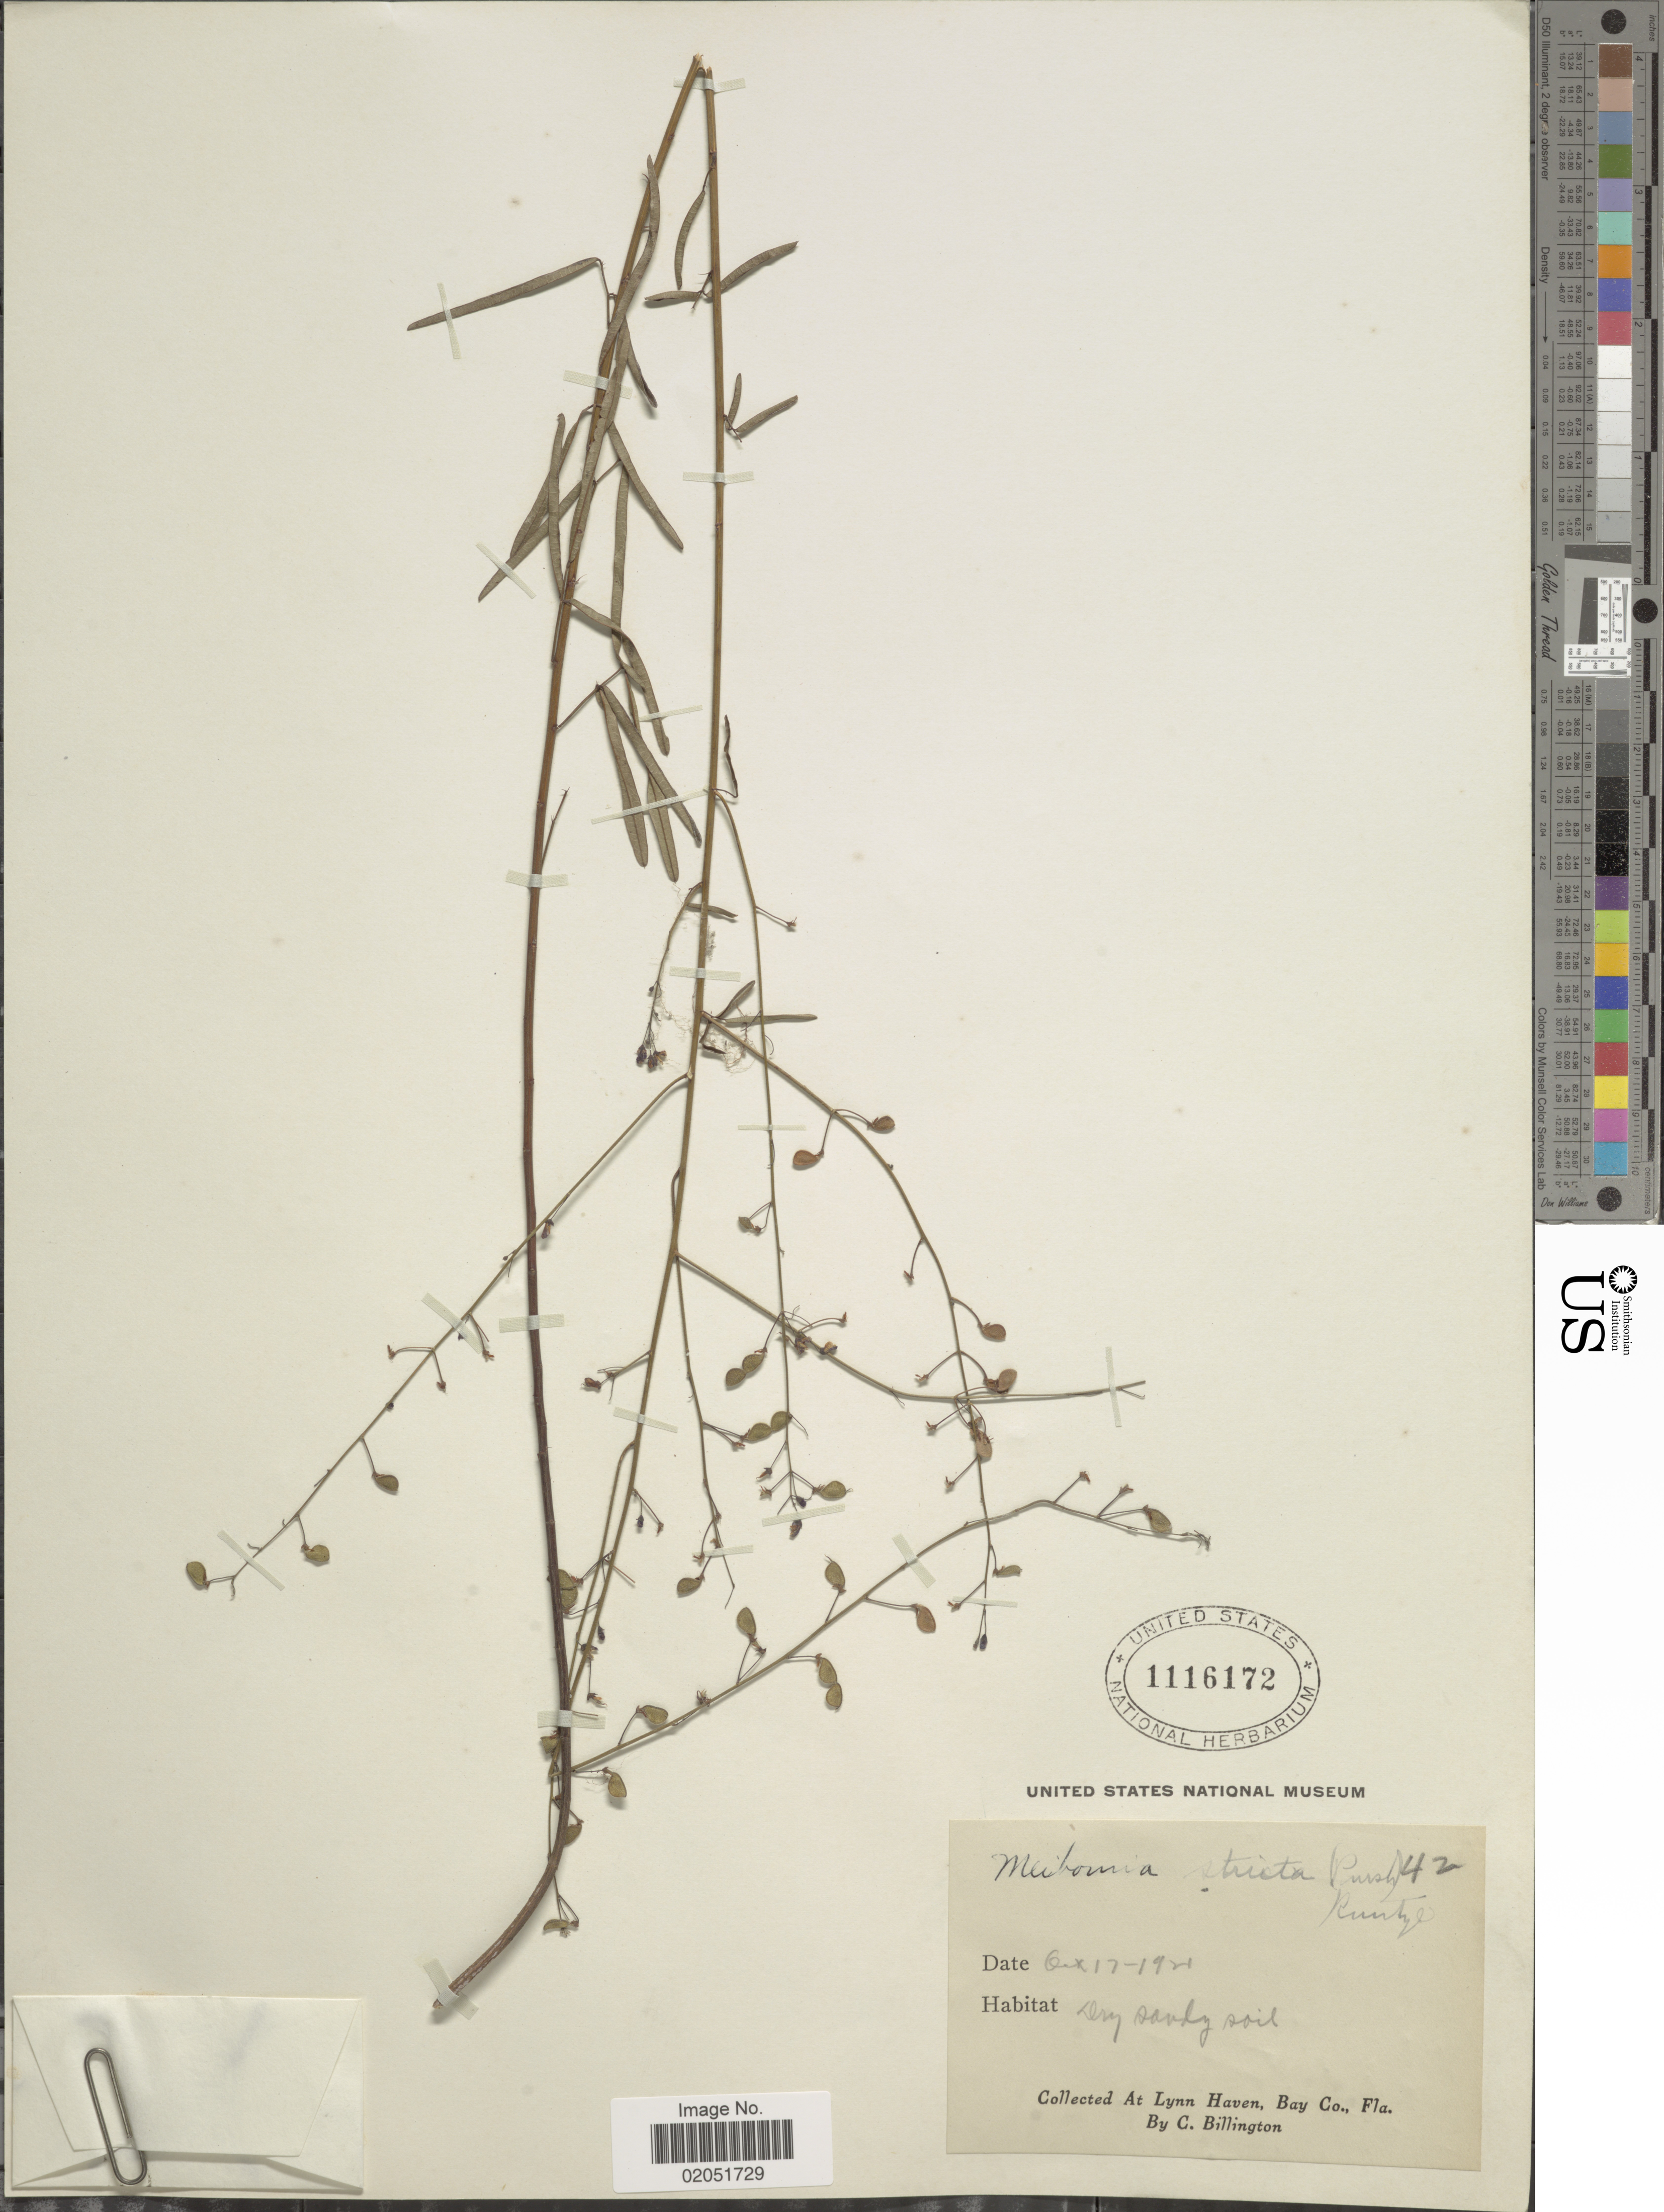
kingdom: Plantae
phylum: Tracheophyta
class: Magnoliopsida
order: Fabales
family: Fabaceae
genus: Desmodium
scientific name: Desmodium tenuifolium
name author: Torr. & A. Gray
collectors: C. Billington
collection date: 1921-10-17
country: United States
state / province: Florida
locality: Lynn Haven, Bay Co., Fla.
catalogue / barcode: US 1116172